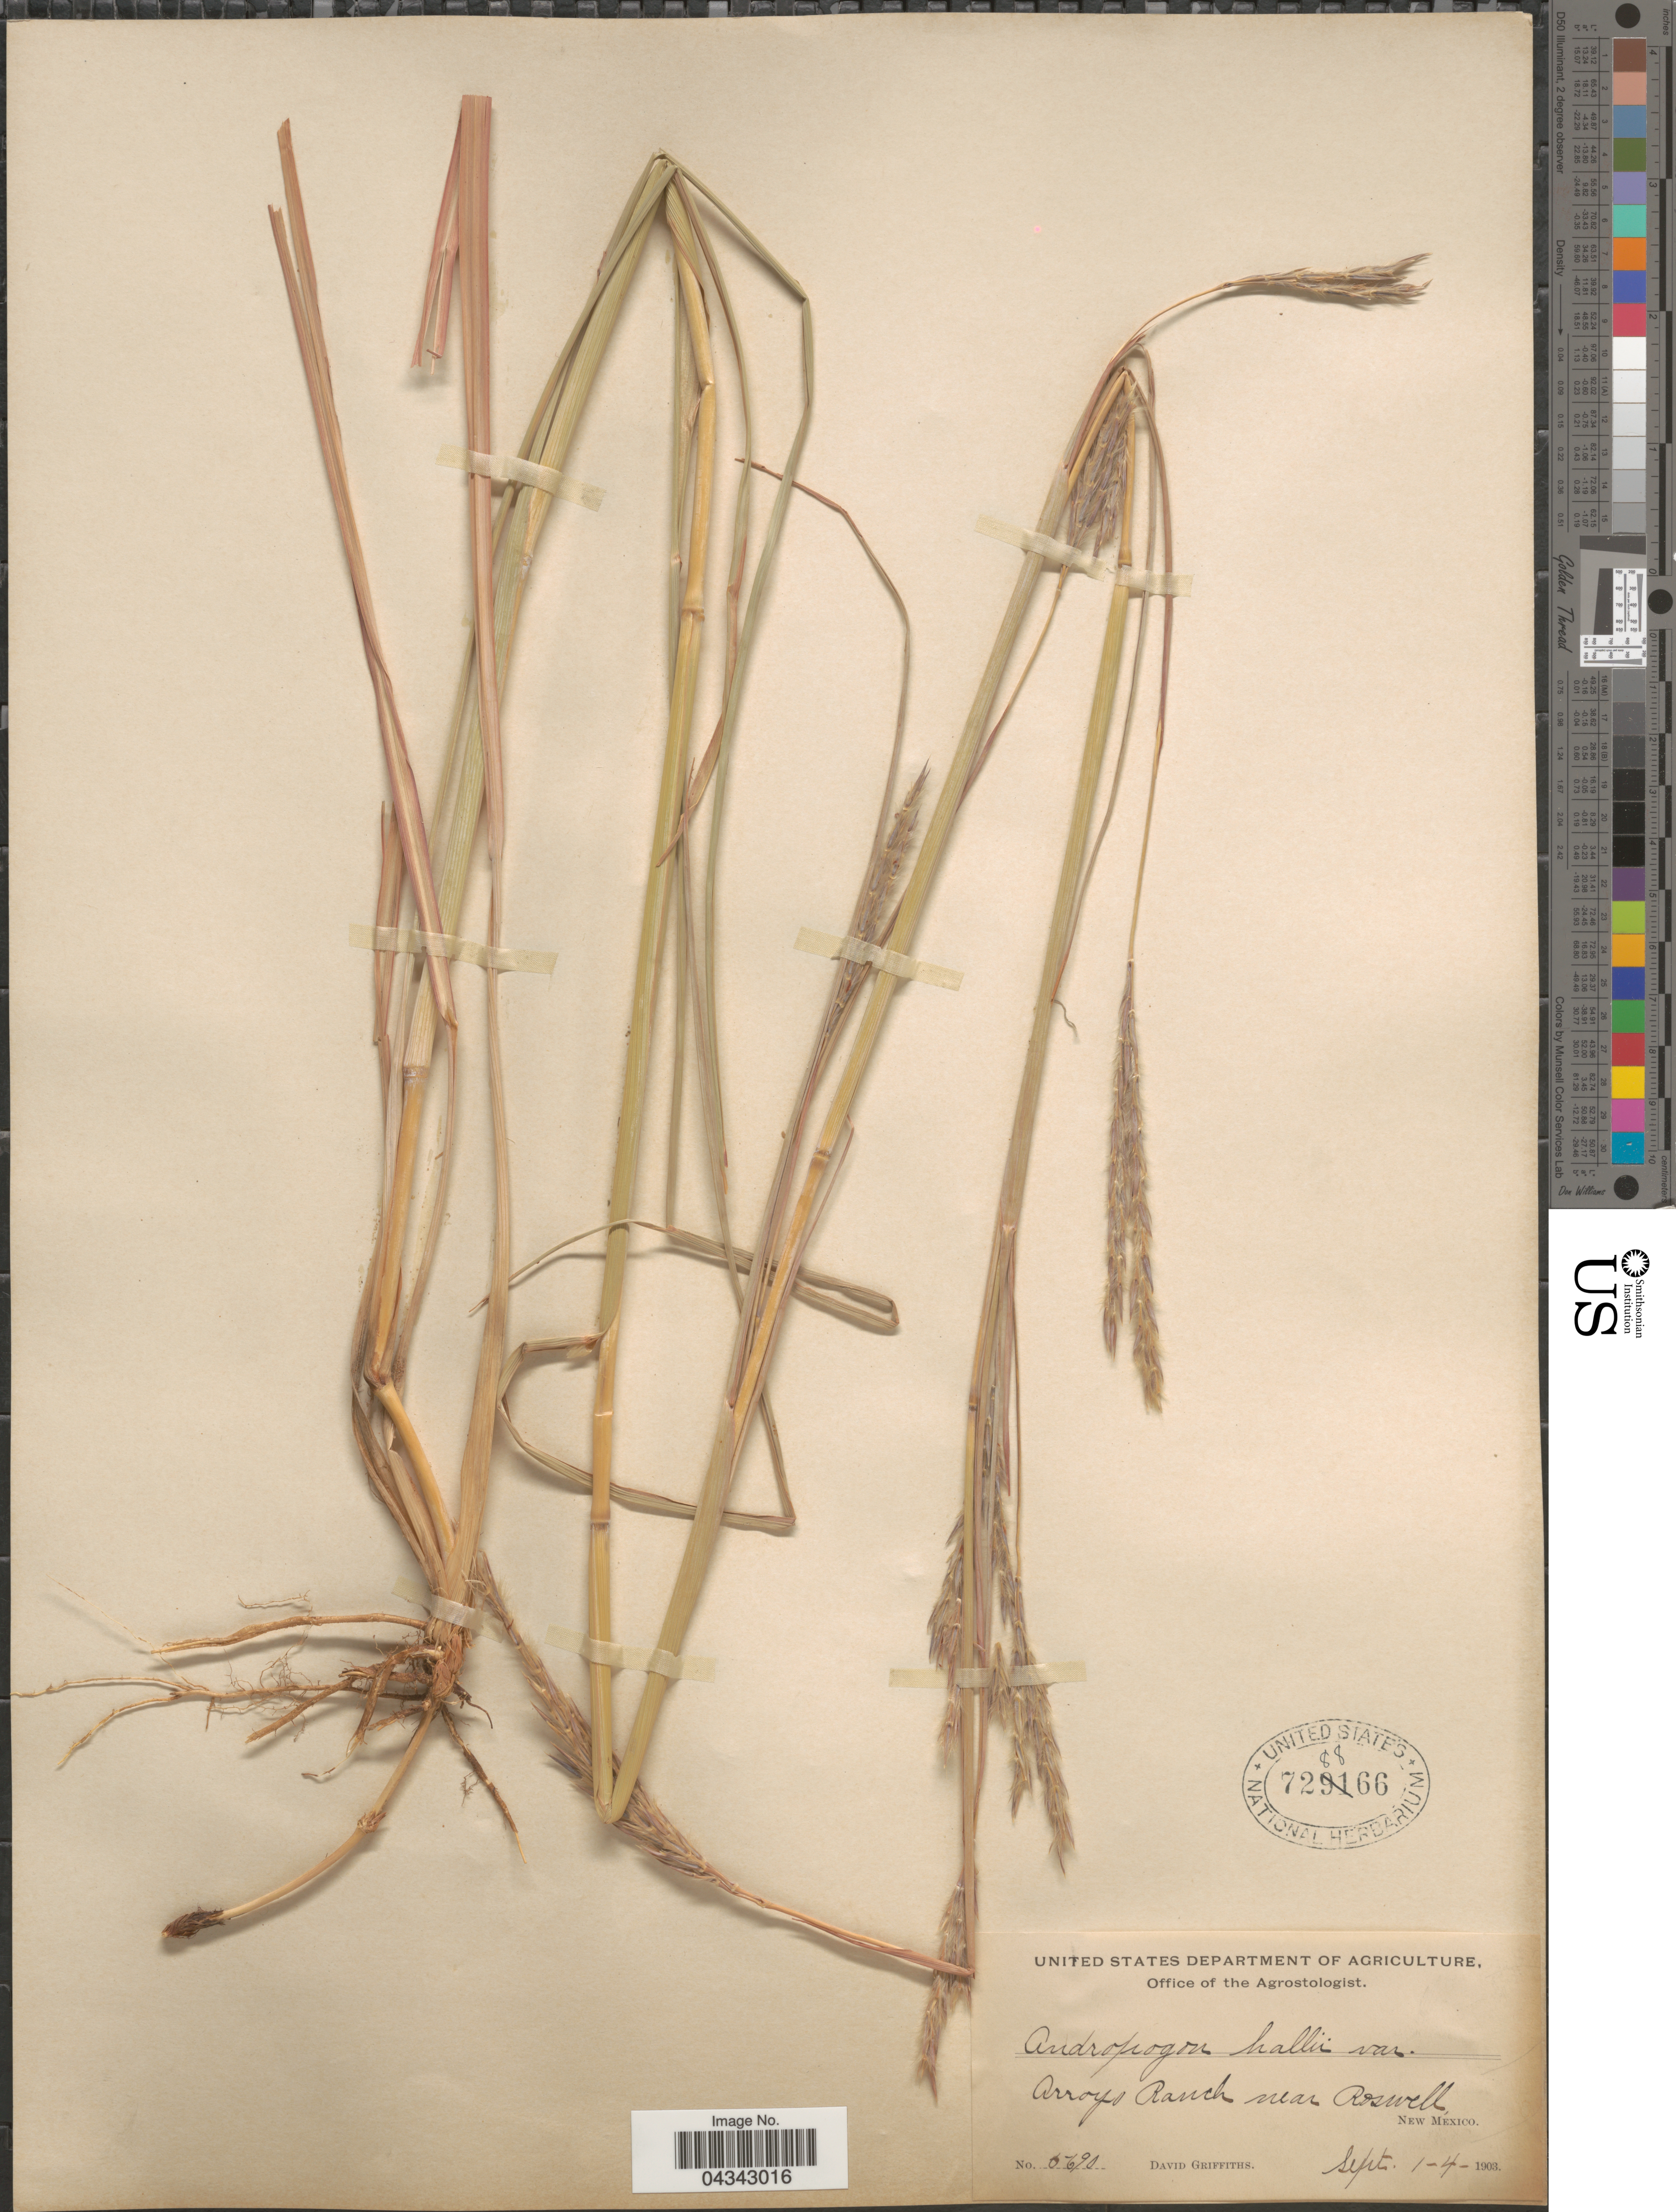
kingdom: Plantae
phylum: Tracheophyta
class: Liliopsida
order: Poales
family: Poaceae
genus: Andropogon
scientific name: Andropogon gerardii subsp. hallii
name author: (Hack.) Wipff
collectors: D. Griffiths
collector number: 5690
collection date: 1903-09-01/1903-09-04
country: United States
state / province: New Mexico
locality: Arroyo Ranch near Roswell.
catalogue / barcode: US 728866